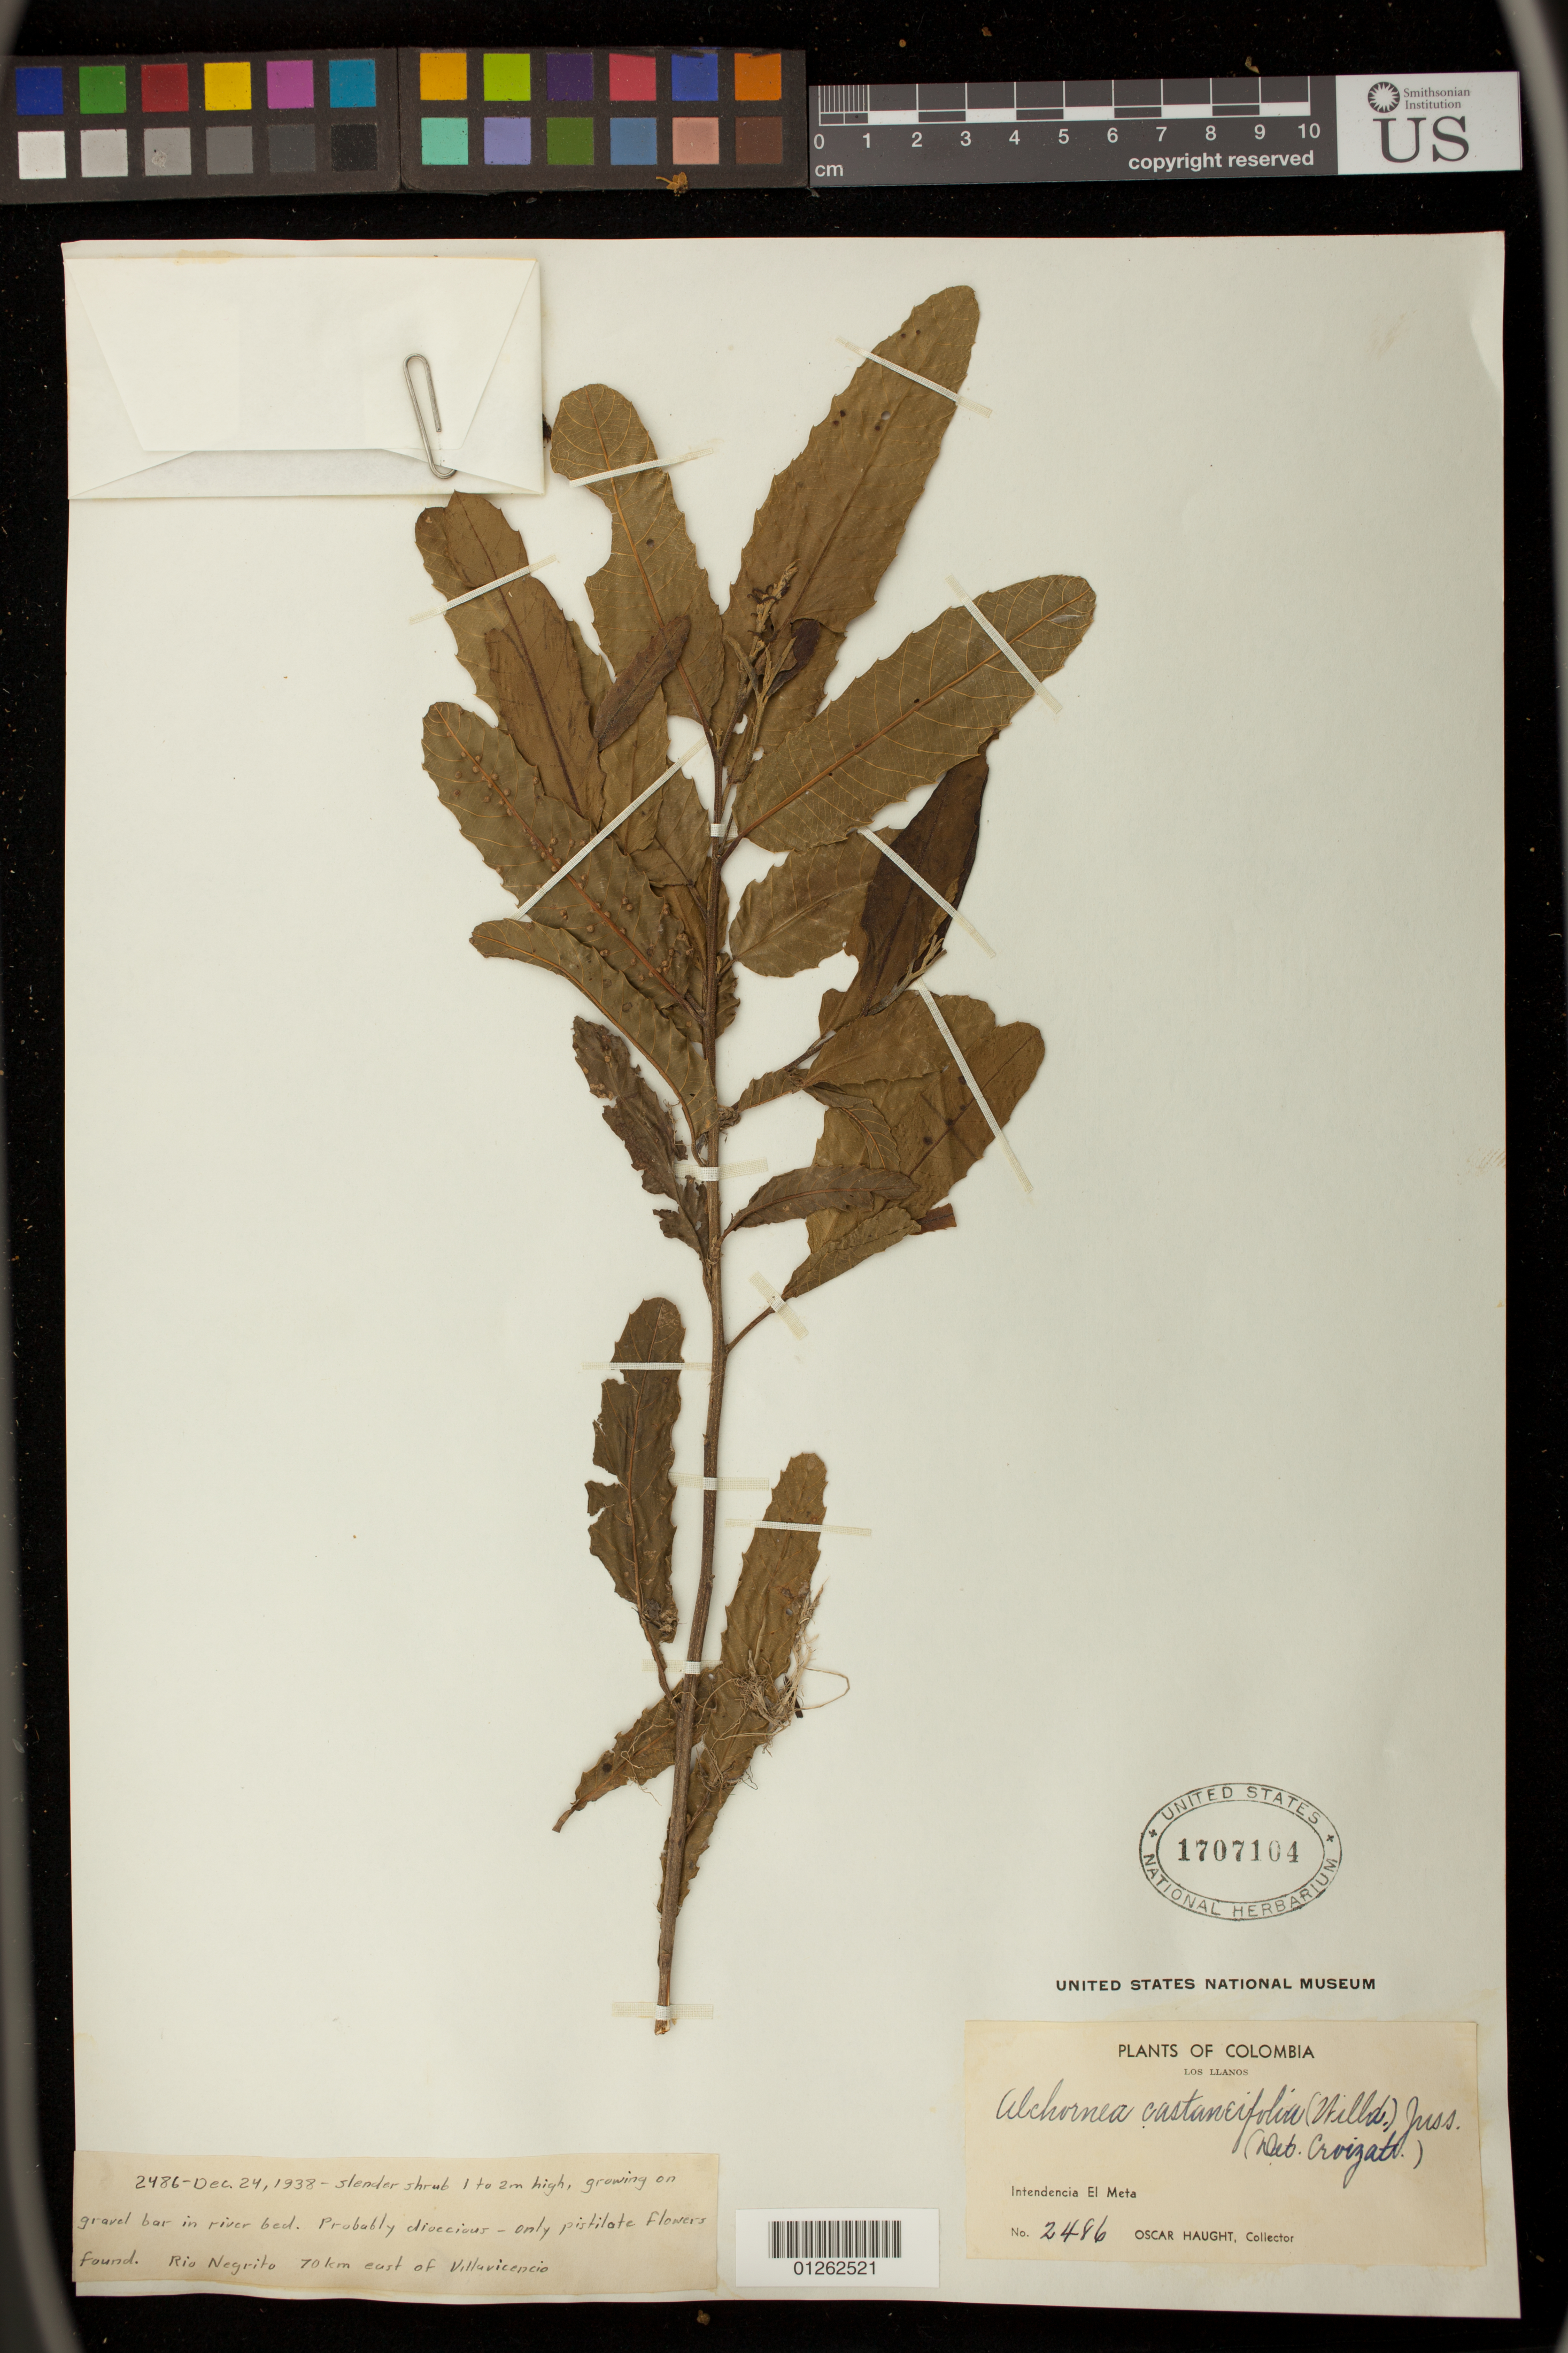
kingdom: Plantae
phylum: Tracheophyta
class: Magnoliopsida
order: Malpighiales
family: Euphorbiaceae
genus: Alchornea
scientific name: Alchornea castaneifolia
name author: (Willd.) A. Juss.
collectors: O. Hought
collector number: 2486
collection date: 1938-12-24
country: Colombia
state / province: Meta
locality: Rio Negrito, 70 km east of Villavicencio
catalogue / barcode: US 1707104